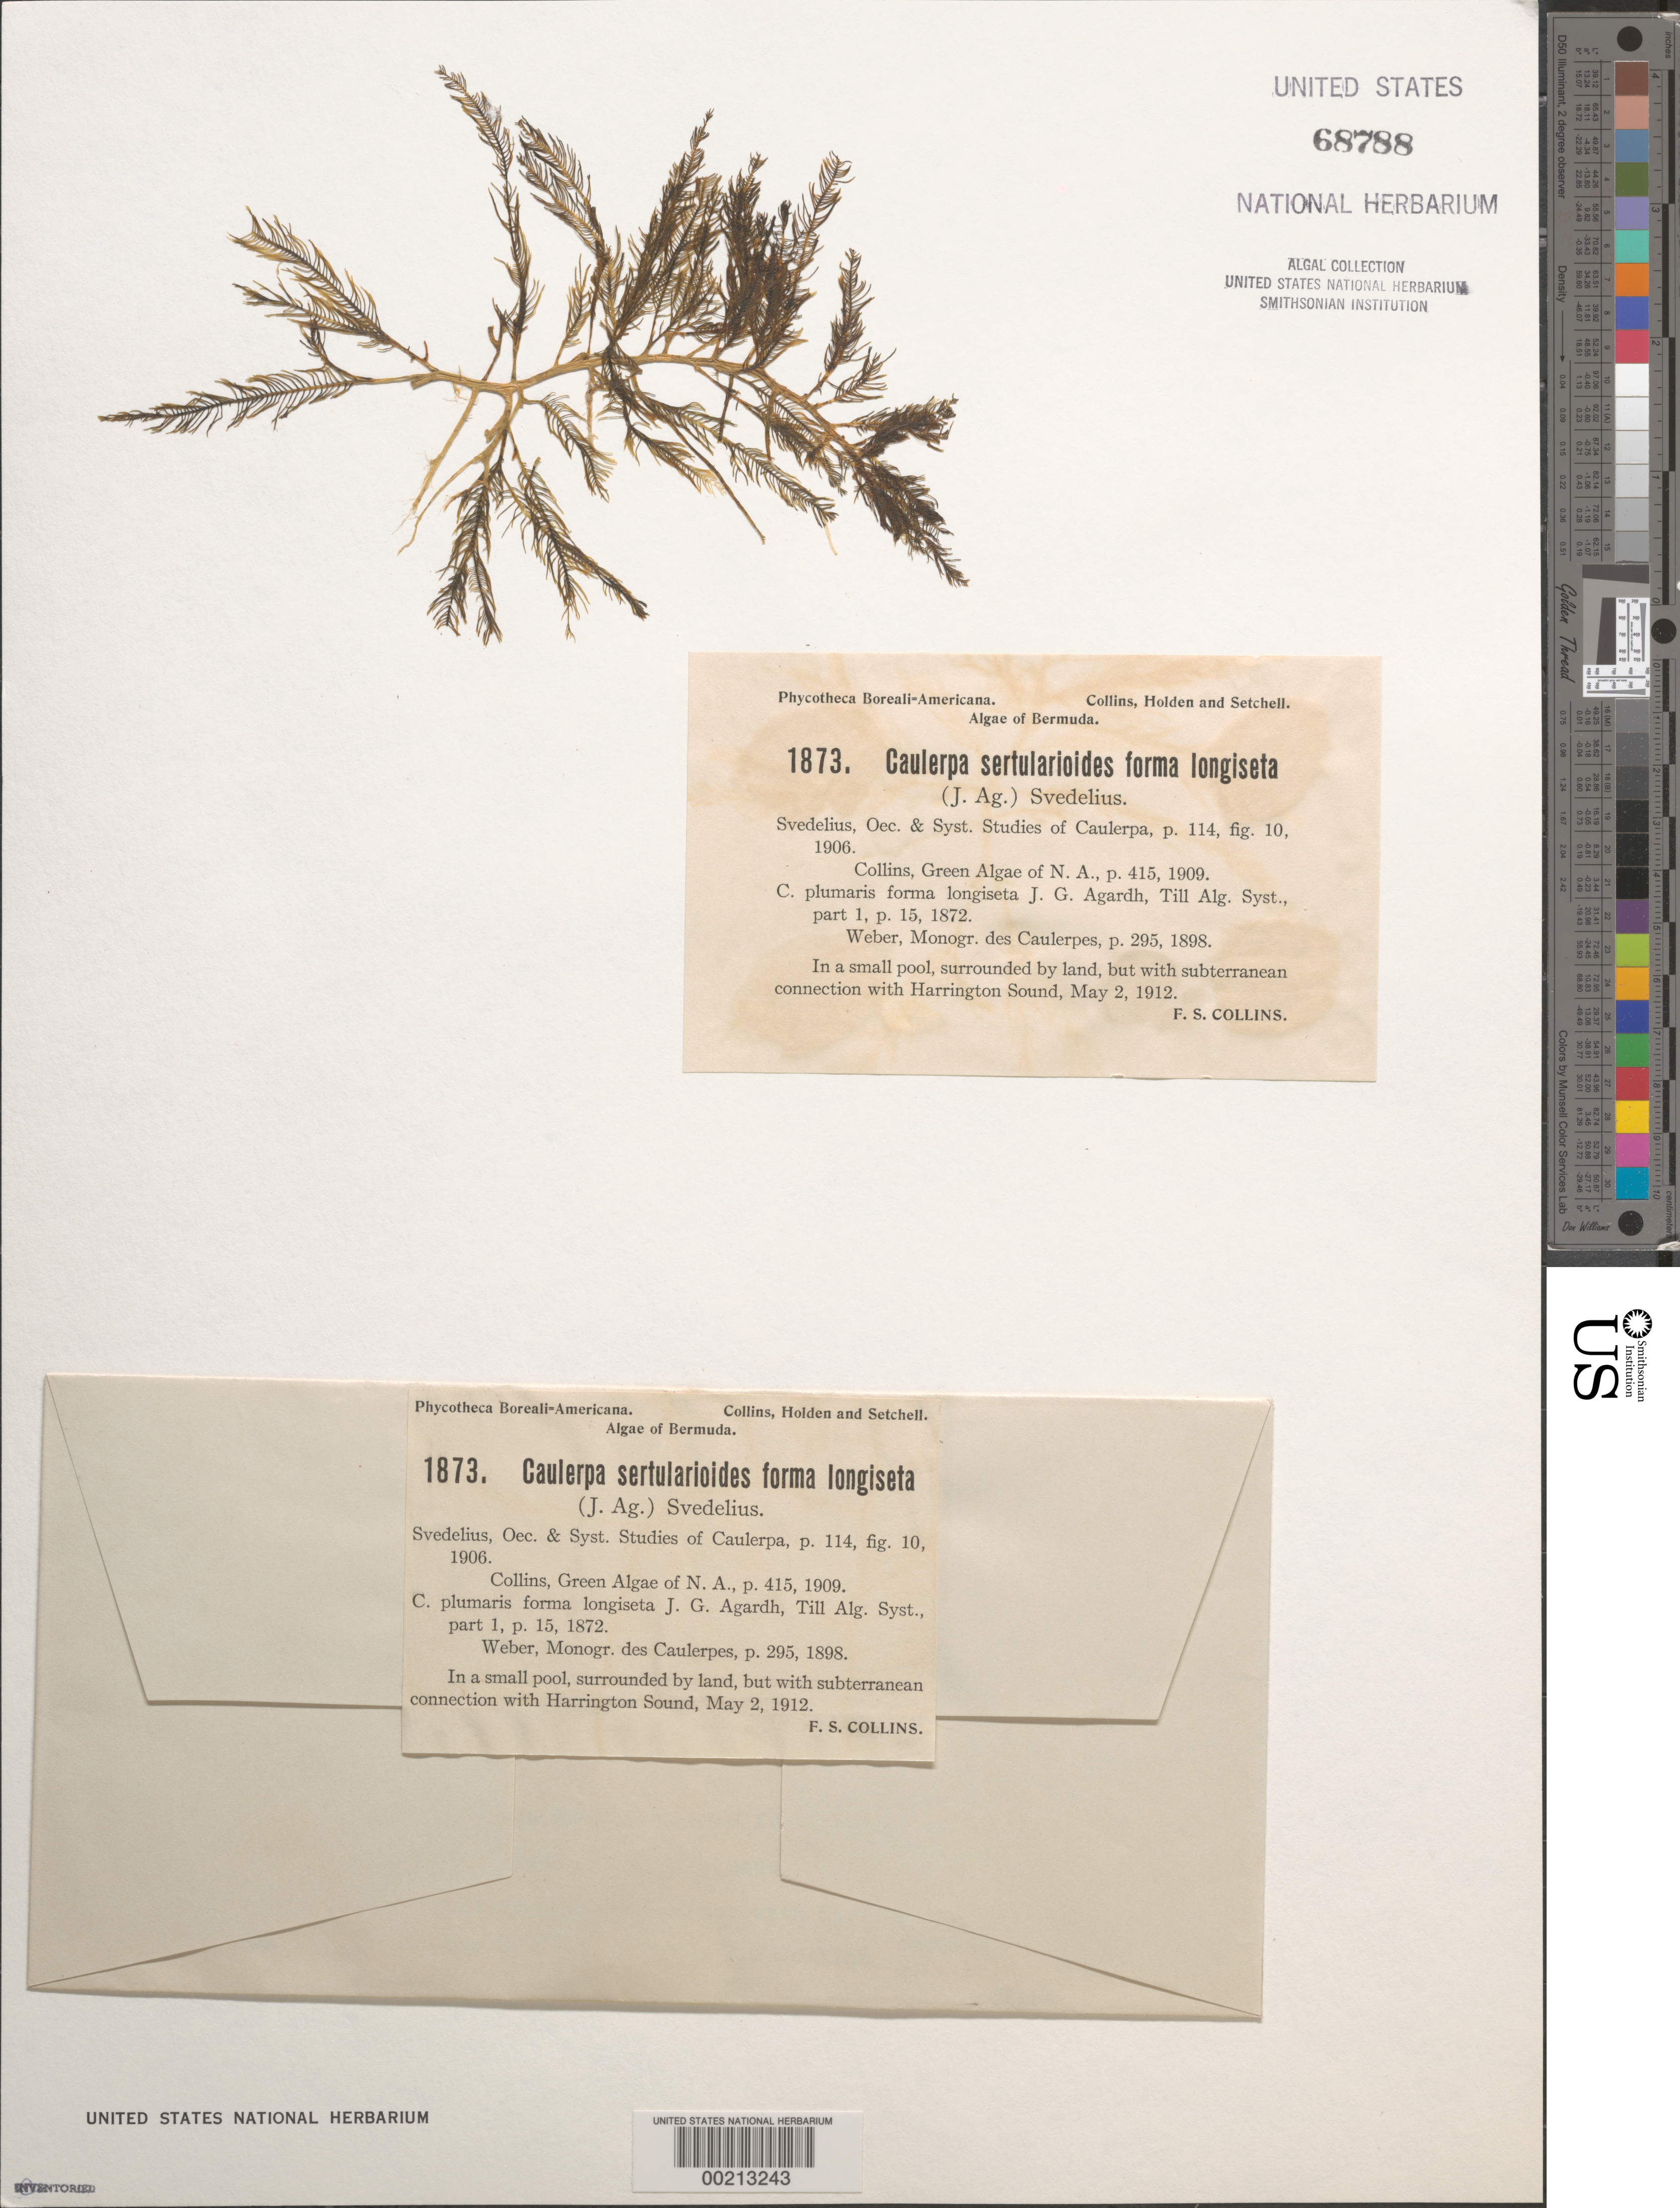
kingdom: Plantae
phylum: Chlorophyta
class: Ulvophyceae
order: Bryopsidales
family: Caulerpaceae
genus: Caulerpa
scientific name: Caulerpa sertularioides f. longiseta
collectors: F. Collins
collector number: PB-A 1873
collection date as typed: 02 May 1912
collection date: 1912-05-02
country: Bermuda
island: Bermuda Island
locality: Pool connected to Harrington Sound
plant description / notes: Collins, Holden & Setchell, Phycotheca Boreali-Americana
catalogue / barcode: US 68788